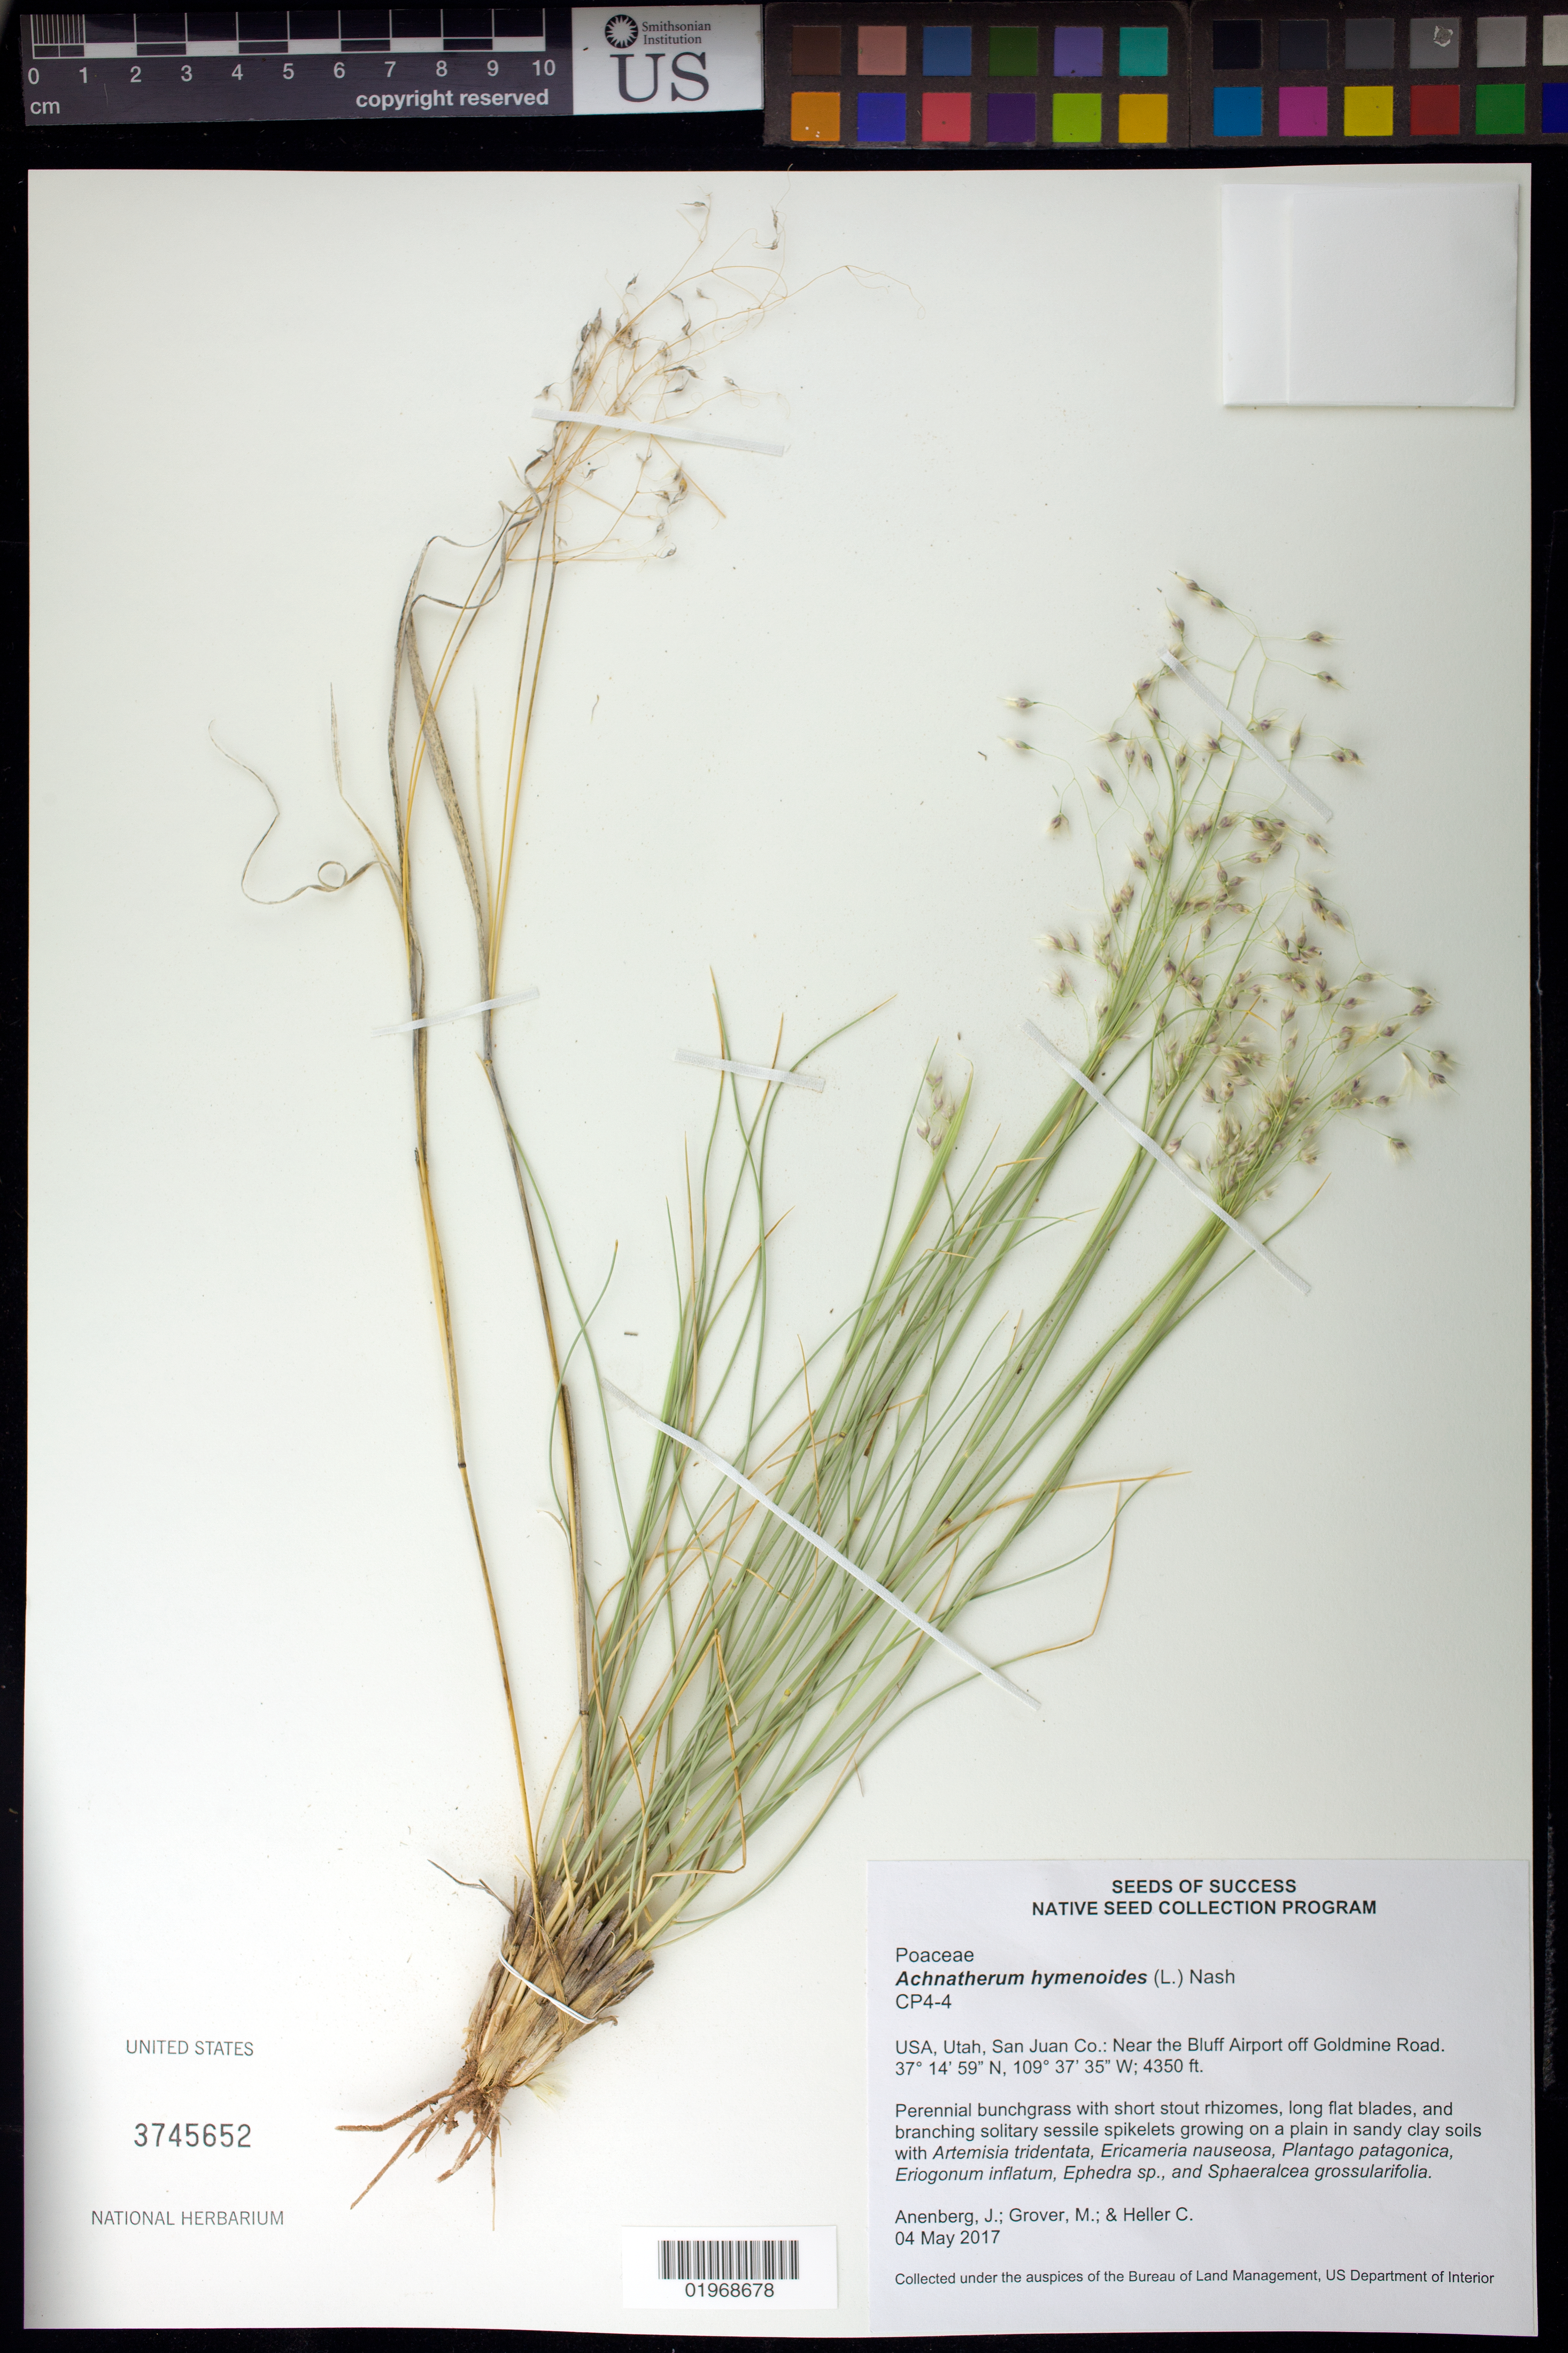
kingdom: Plantae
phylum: Tracheophyta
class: Liliopsida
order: Poales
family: Poaceae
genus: Achnatherum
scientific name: Achnatherum hymenoides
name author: (Roem. & Schult.) Barkworth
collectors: J. Anenberg, M. Grover & C. Heller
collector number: CP4-4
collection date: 2017-05-04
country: United States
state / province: Utah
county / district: San Juan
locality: Near the Bluff Airport off Goldmine Road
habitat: Sandy clay soils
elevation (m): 1326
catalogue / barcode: US 3745652